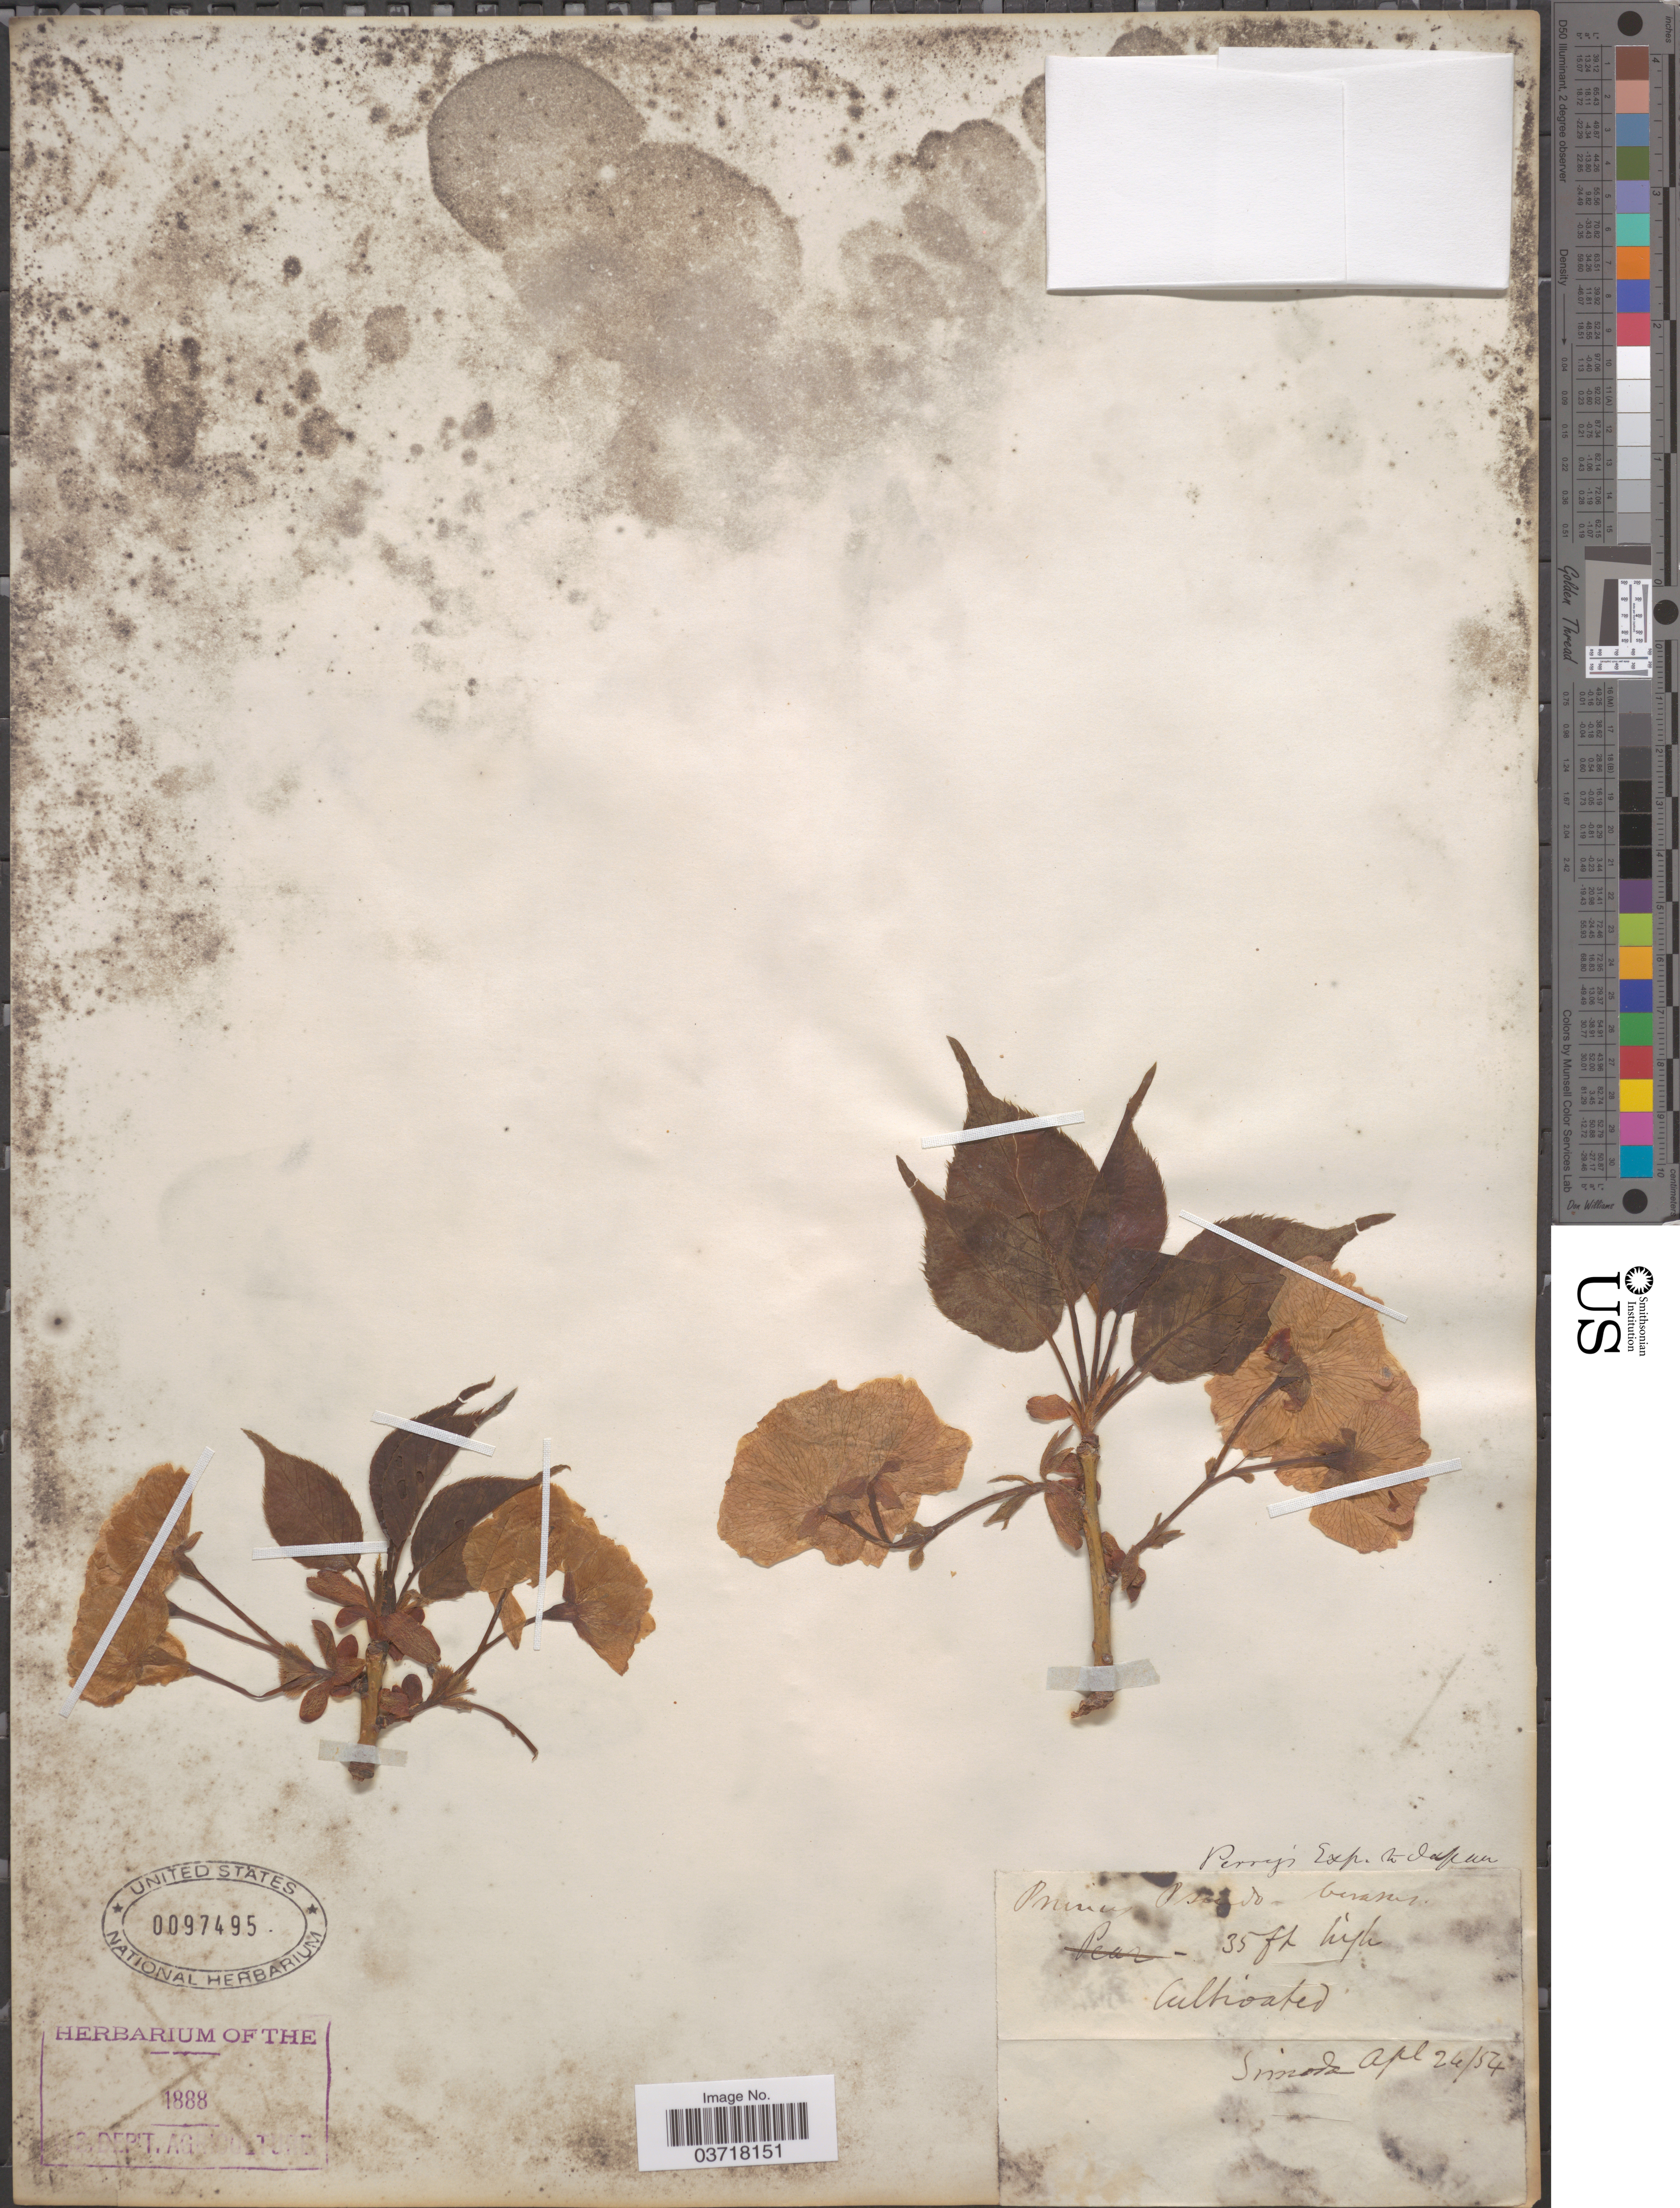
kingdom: Plantae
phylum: Tracheophyta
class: Magnoliopsida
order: Rosales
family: Rosaceae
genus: Prunus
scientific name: Prunus pseudocerasus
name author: Lindl.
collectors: Perry Exped.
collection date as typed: Transcribed d/m/y: 24/4/54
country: Japan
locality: Simoda.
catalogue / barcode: US 97495